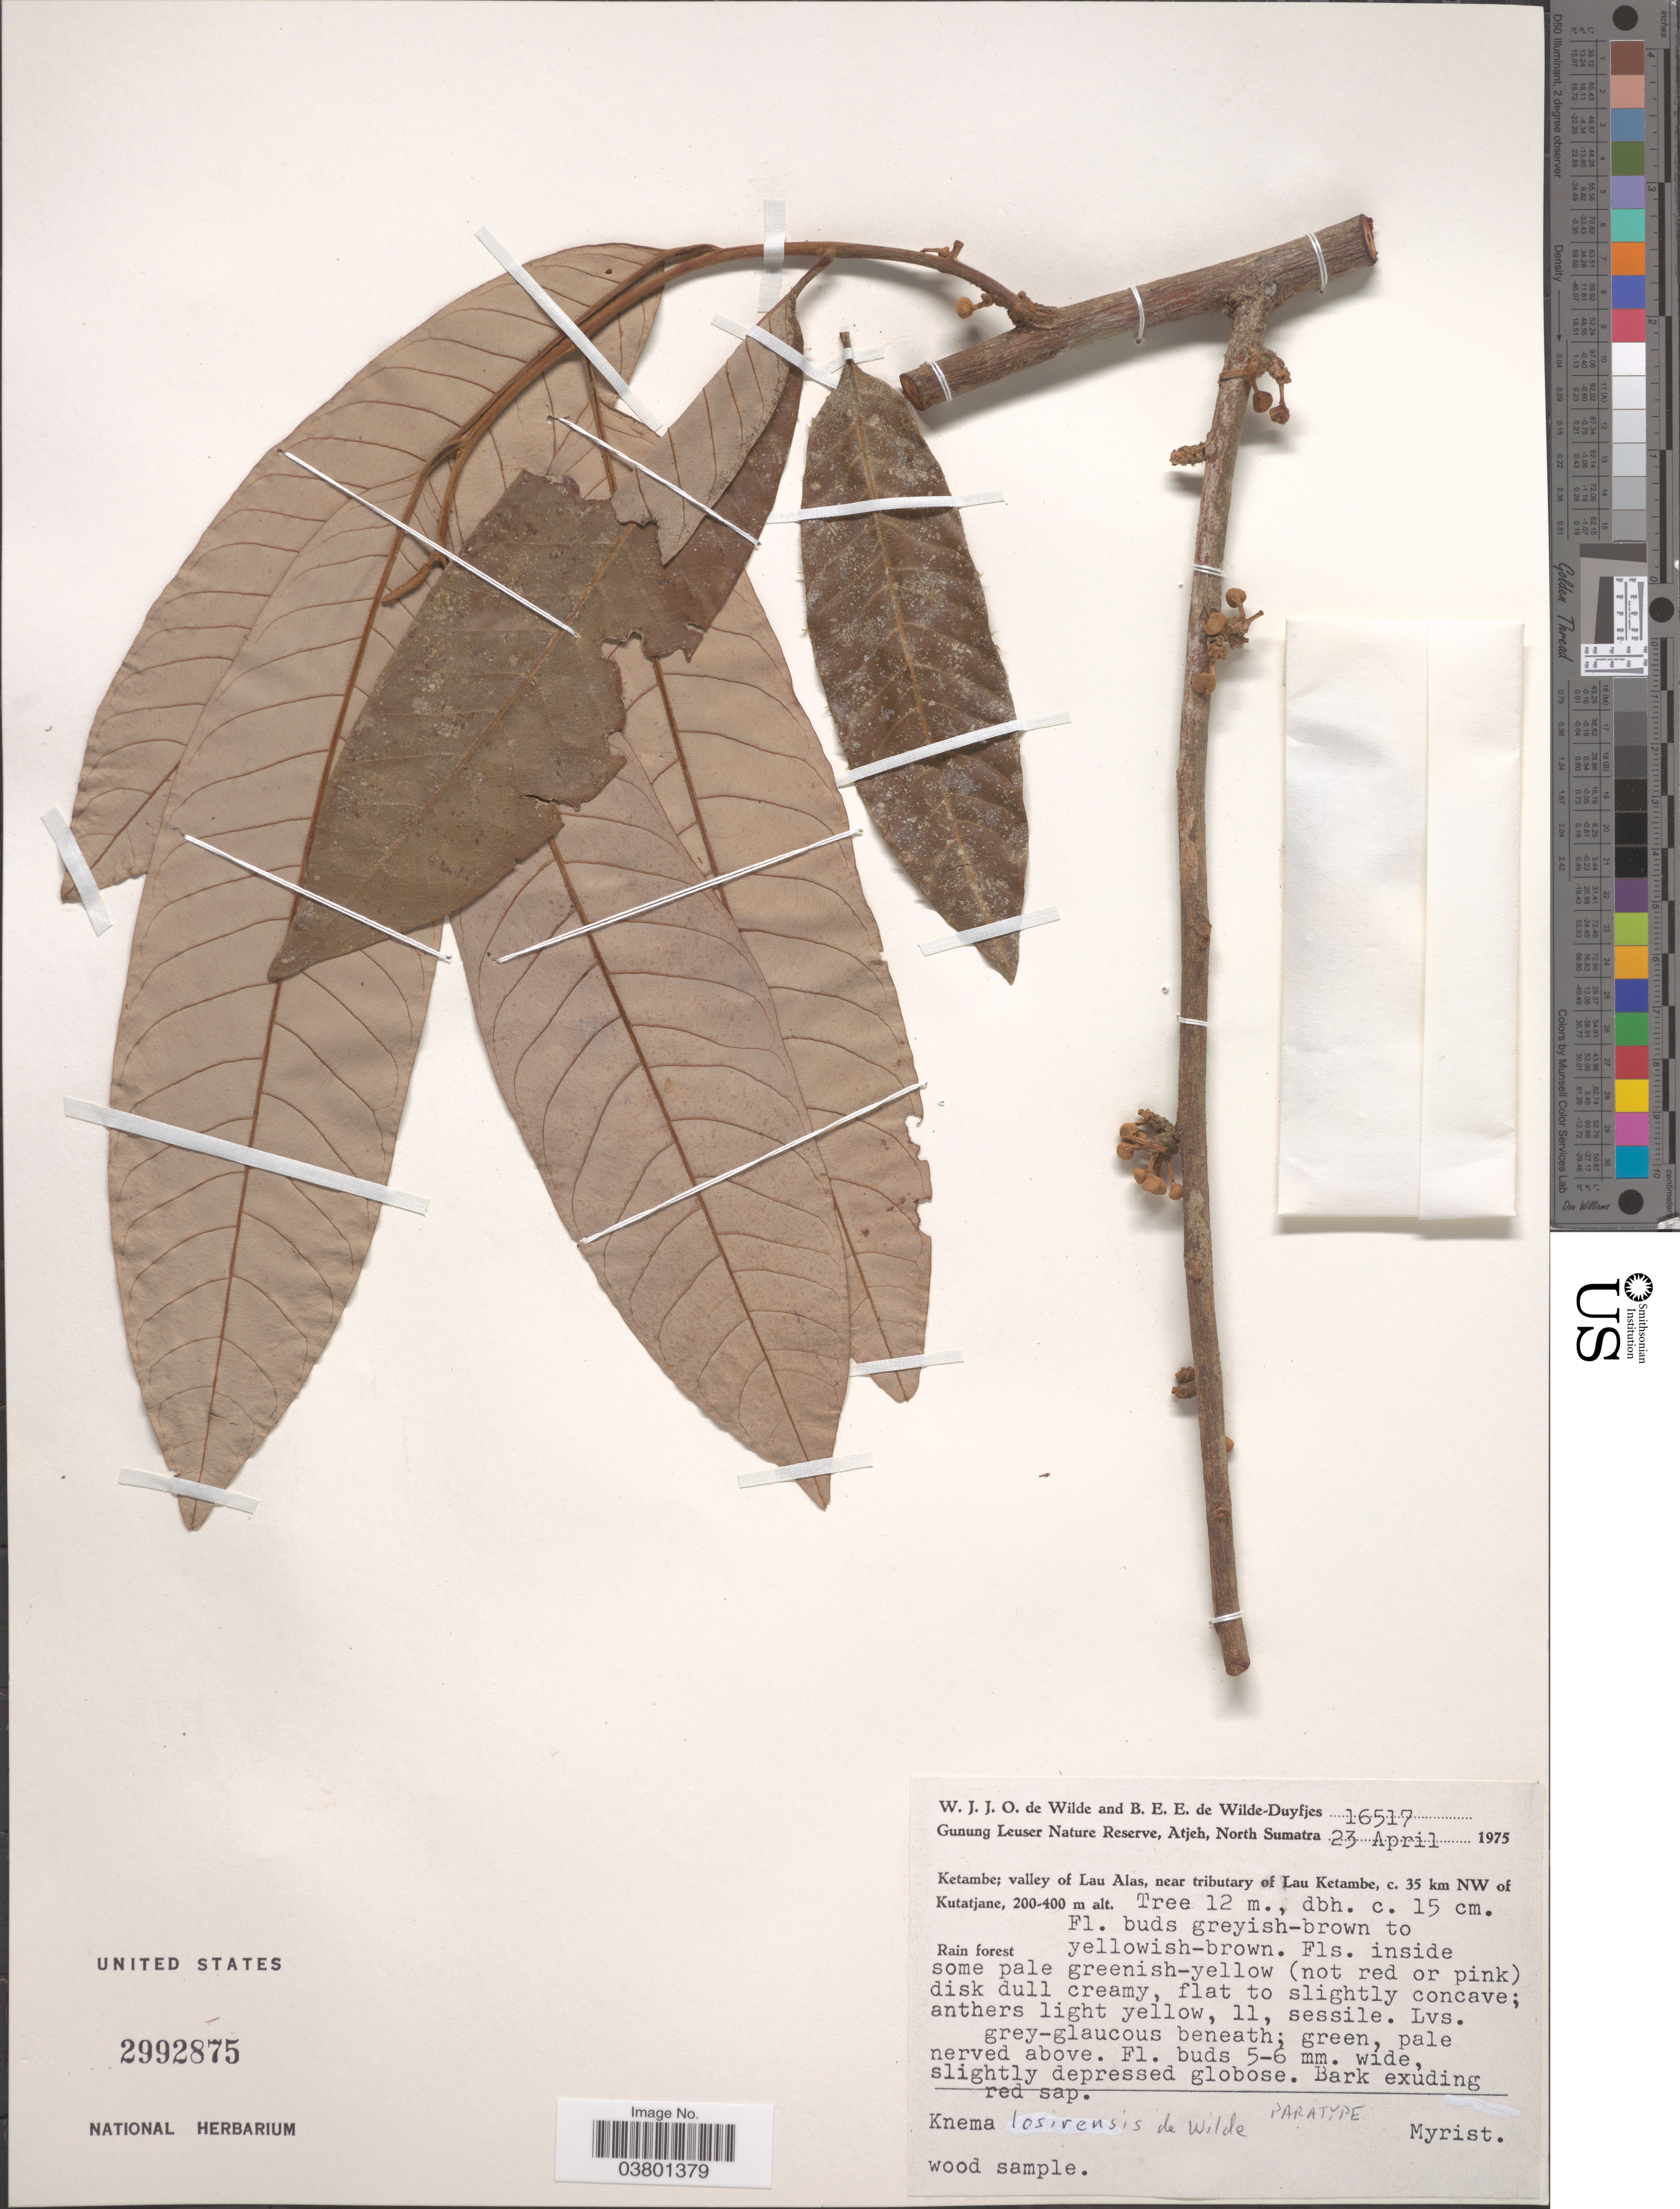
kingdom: Plantae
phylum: Tracheophyta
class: Magnoliopsida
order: Magnoliales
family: Myristicaceae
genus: Knema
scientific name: Knema losirensis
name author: W.J. de Wilde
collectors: W. J. de Wilde & B. E. de Wilde-Duyfjes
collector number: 16517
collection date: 1975-04-23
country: Indonesia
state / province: Sumatra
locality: Gunung Leuser Nature Reserve, Atjeh, North Sumatra. Ketambe; valley of Lau Alas, near tributary of Lau Ketambe, c. 35 km NW of Kutatjane.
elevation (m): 200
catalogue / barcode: US 2992875